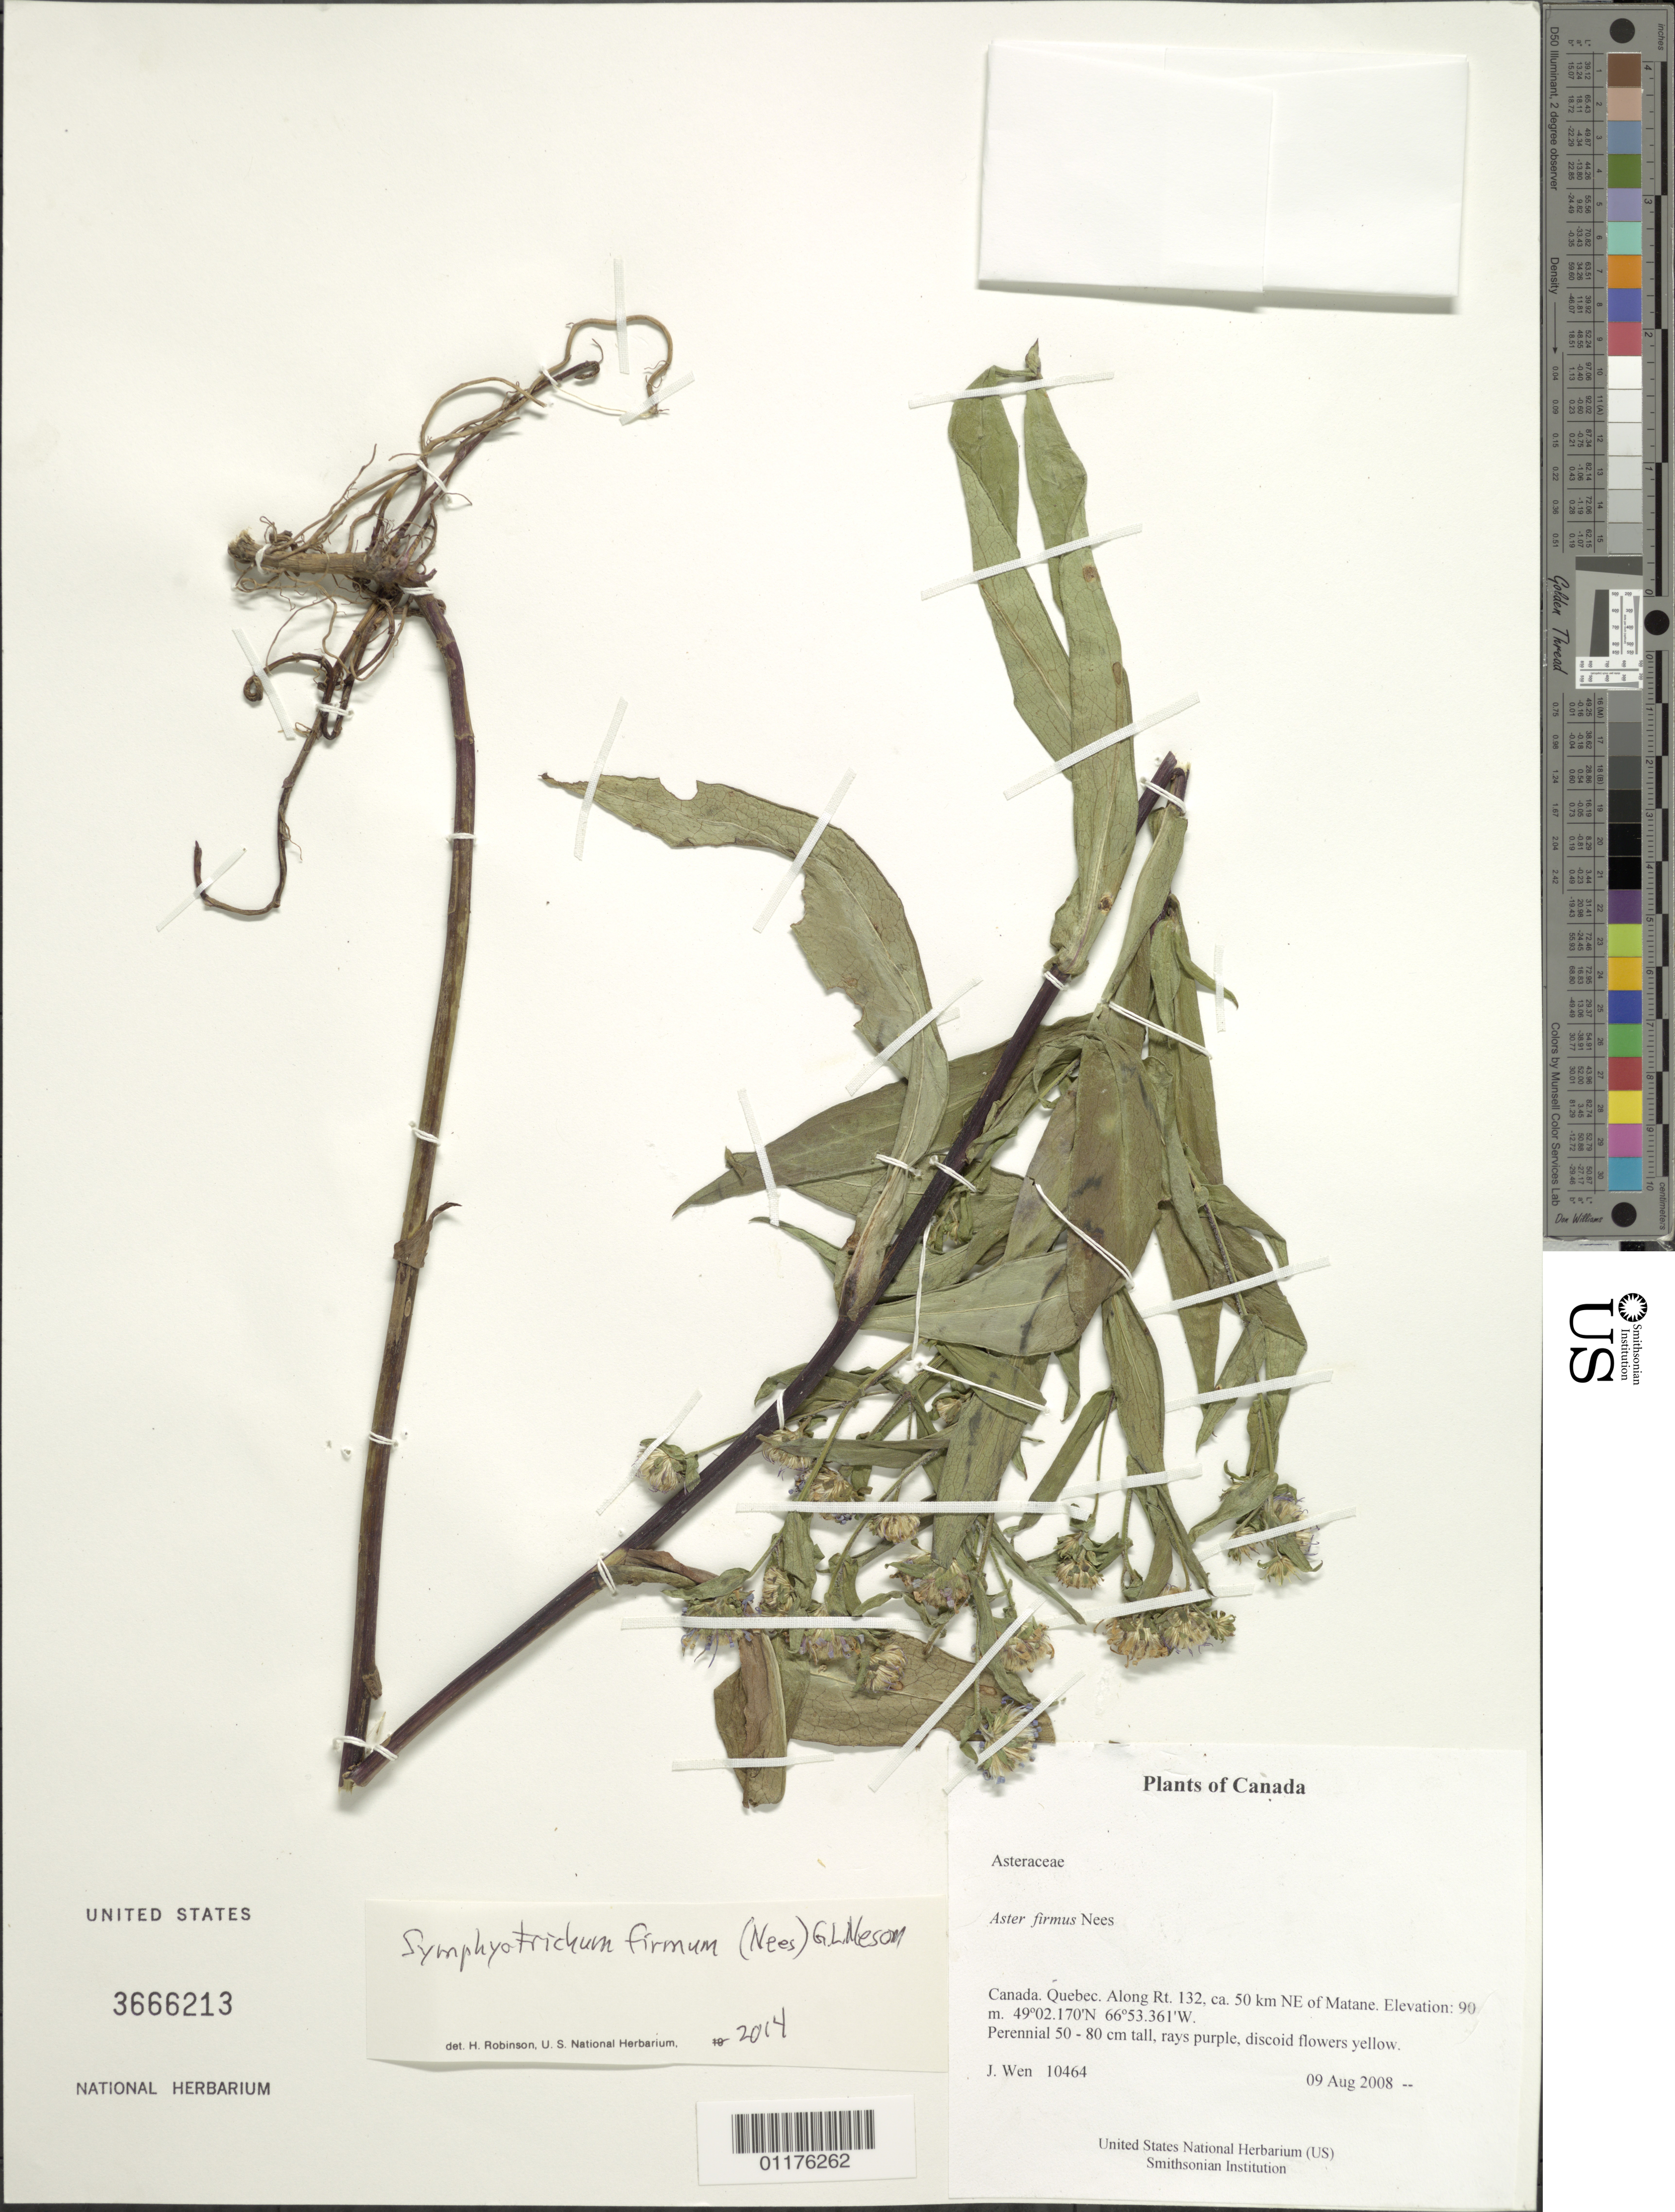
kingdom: Plantae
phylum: Tracheophyta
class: Magnoliopsida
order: Asterales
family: Asteraceae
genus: Symphyotrichum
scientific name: Symphyotrichum firmum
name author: (Nees) G.L. Nesom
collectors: J. Wen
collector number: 10464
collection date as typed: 09 Aug 2008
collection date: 2008-08-09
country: Canada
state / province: Quebec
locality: Along Rt. 132, ca. 50 km NE of Matane.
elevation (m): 90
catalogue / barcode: US 3666213